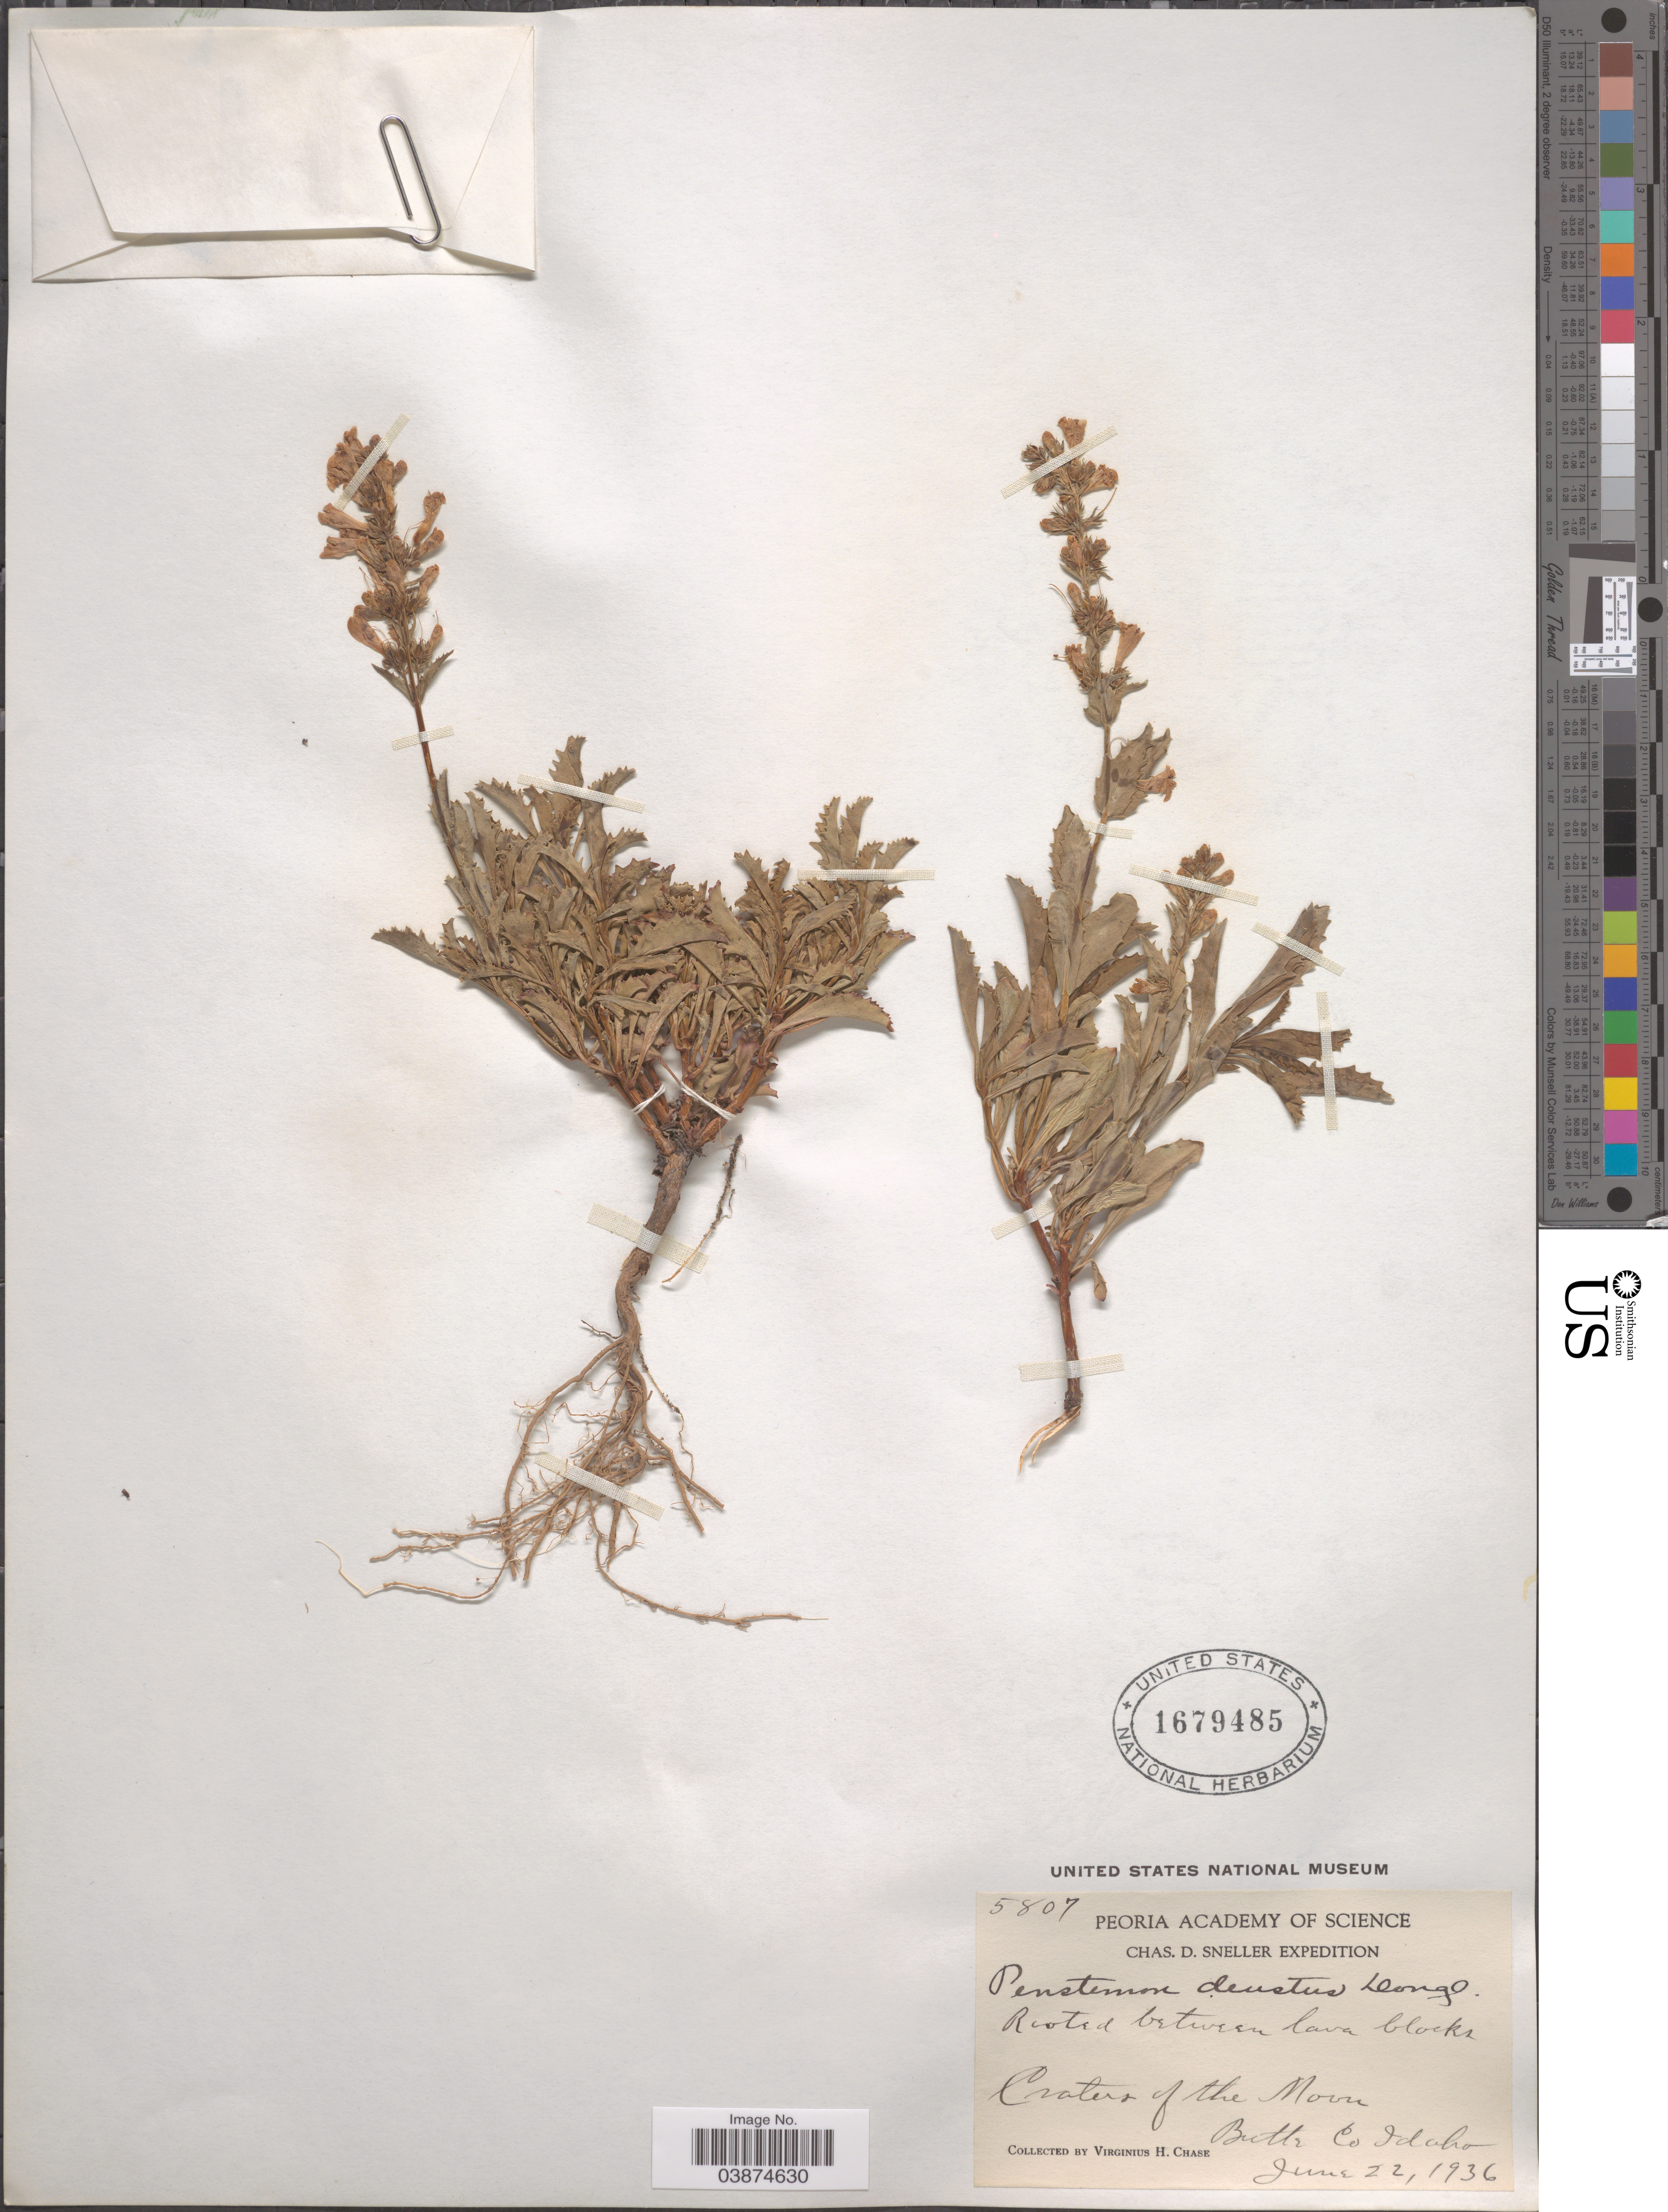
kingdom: Plantae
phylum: Tracheophyta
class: Magnoliopsida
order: Lamiales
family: Plantaginaceae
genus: Penstemon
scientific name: Penstemon deustus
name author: Douglas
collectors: V. H. Chase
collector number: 5807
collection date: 1936-06-22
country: United States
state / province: Idaho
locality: Craters of the Moon. Butte Co.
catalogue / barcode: US 1679485